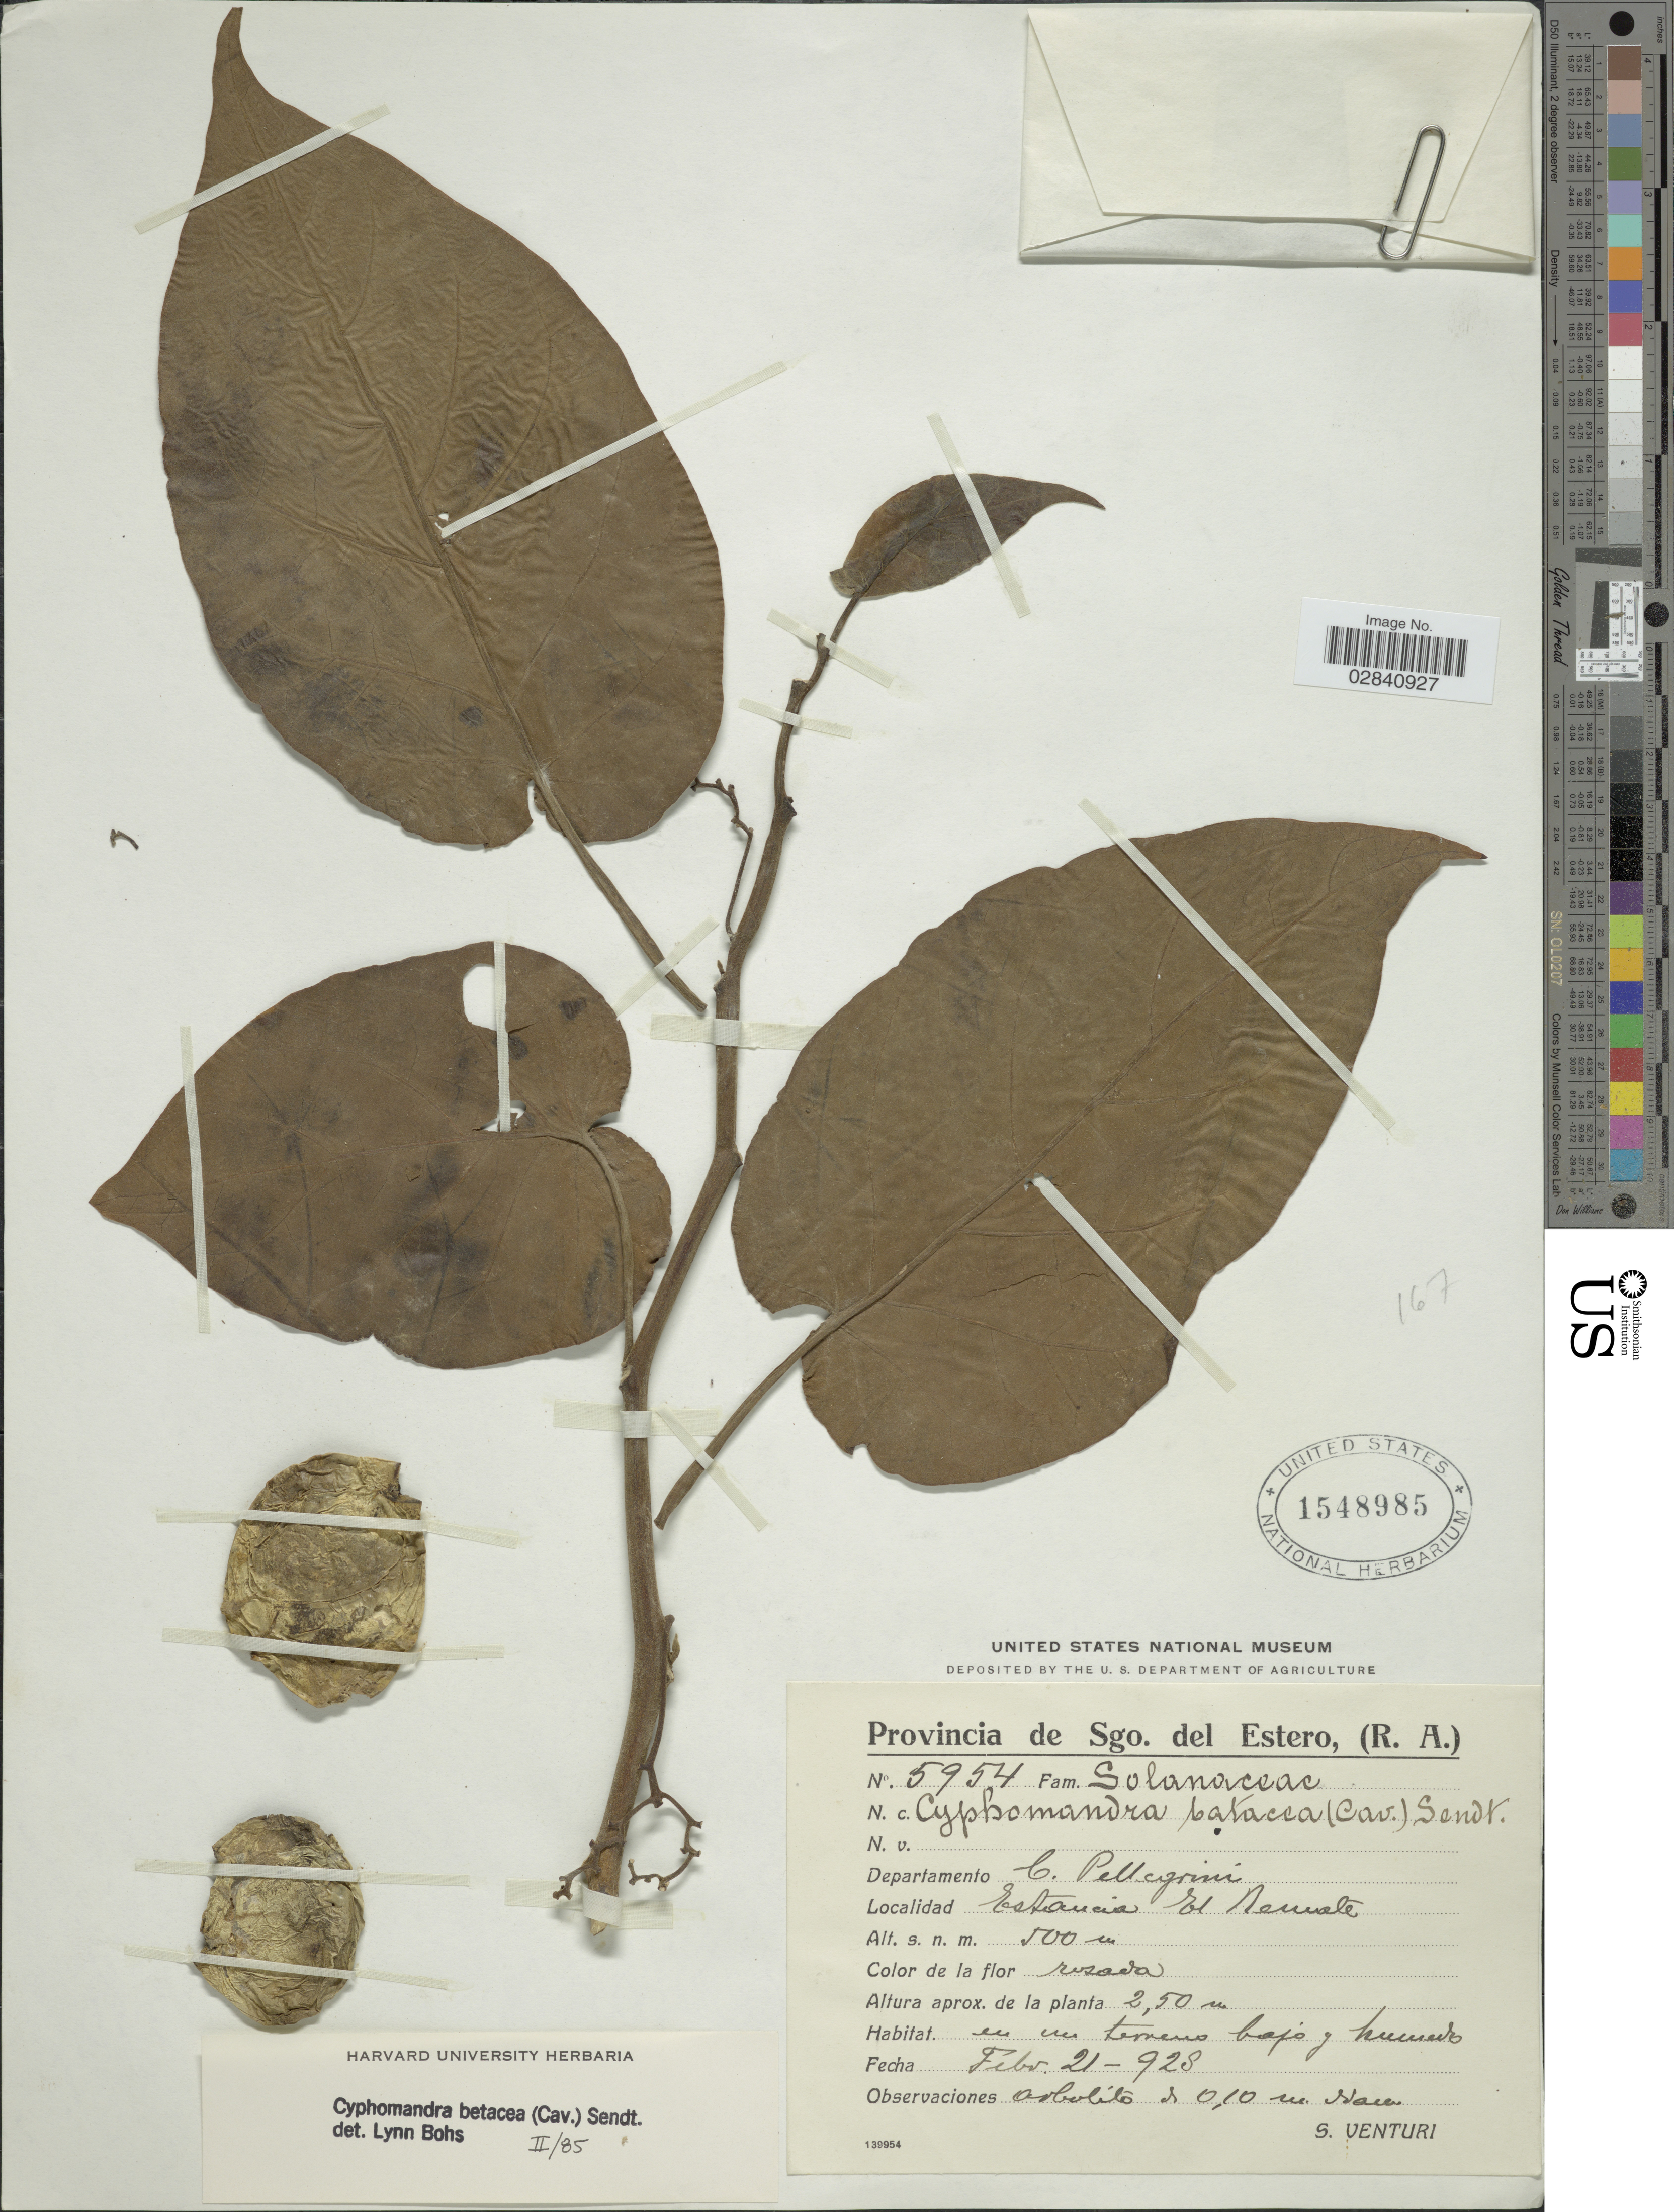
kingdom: Plantae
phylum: Tracheophyta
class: Magnoliopsida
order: Solanales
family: Solanaceae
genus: Cyphomandra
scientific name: Cyphomandra betacea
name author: (Cav.) Sendtn.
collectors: S. Venturi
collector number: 5954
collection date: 1928-02-21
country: Argentina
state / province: Santiago del Estero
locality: (R. A.), Departamento C. Pellegrini, Estancia El Remate.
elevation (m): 500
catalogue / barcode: US 1548985